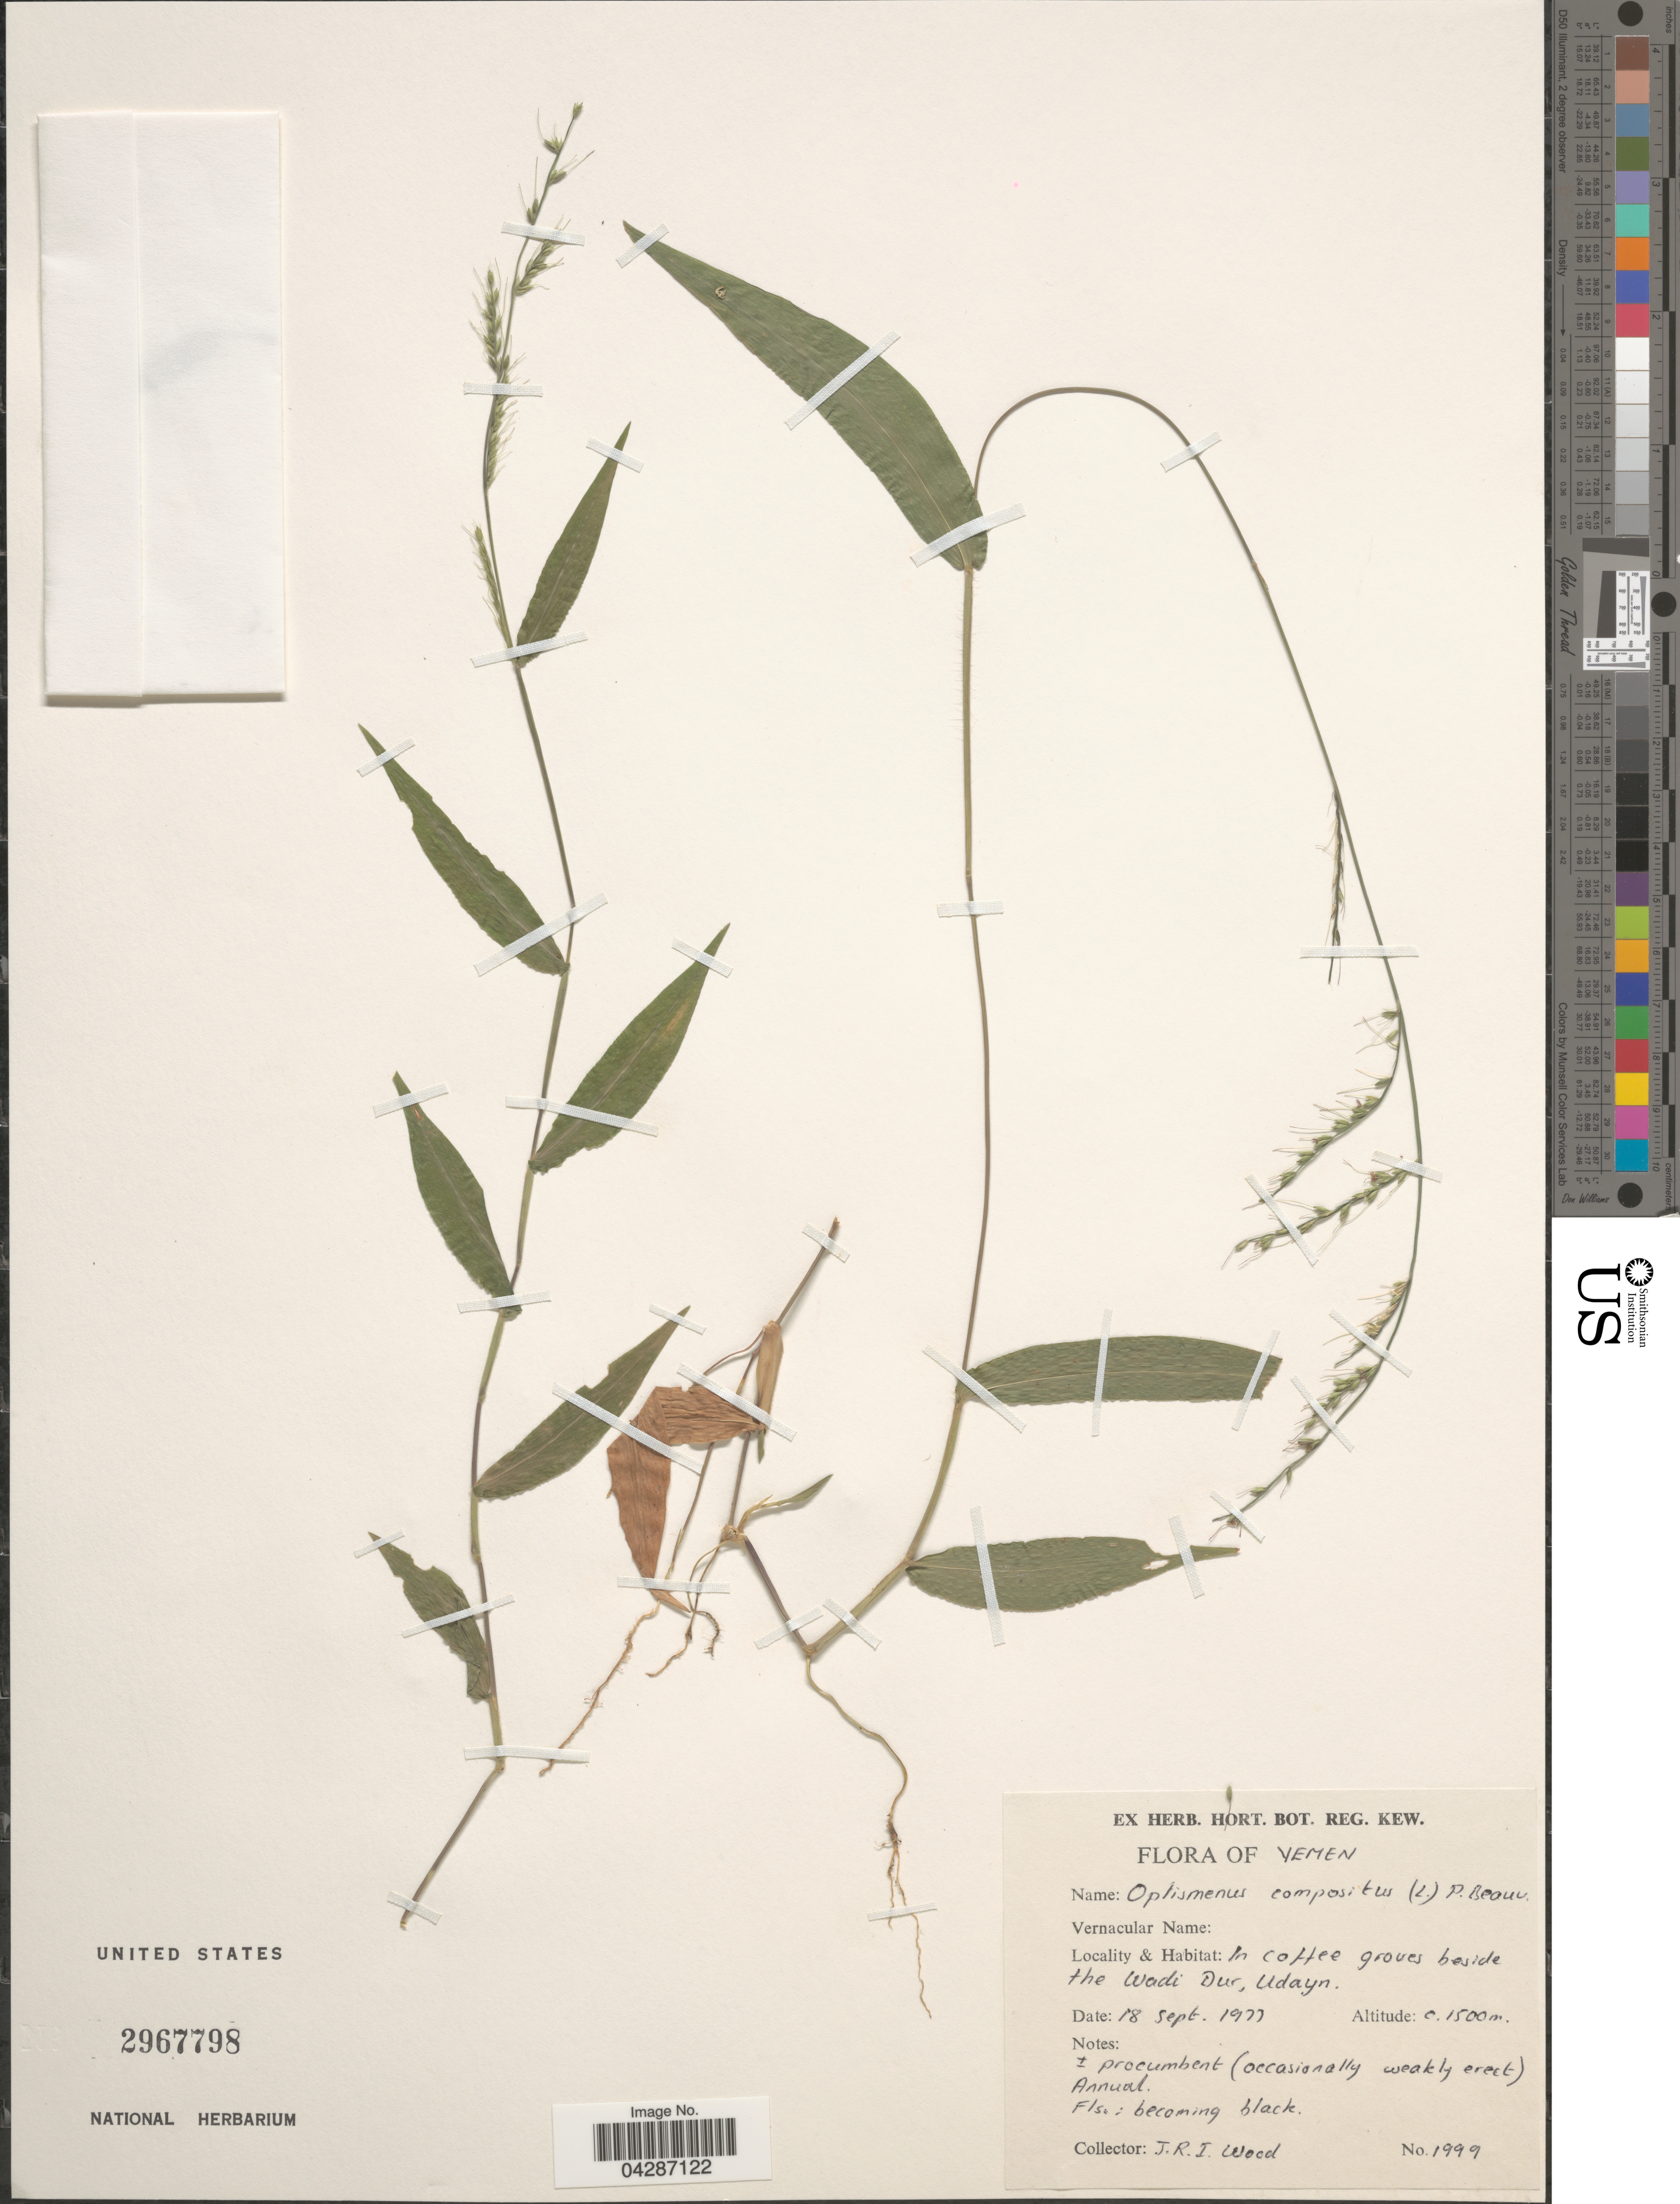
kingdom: Plantae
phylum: Tracheophyta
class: Liliopsida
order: Poales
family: Poaceae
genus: Oplismenus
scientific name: Oplismenus compositus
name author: (L.) P. Beauv.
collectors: J. R. I. Wood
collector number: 1999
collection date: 1977-09-18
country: Yemen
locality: In coffee groves beside the Wadi Dur, Udayn.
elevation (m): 1500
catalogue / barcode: US 2967798